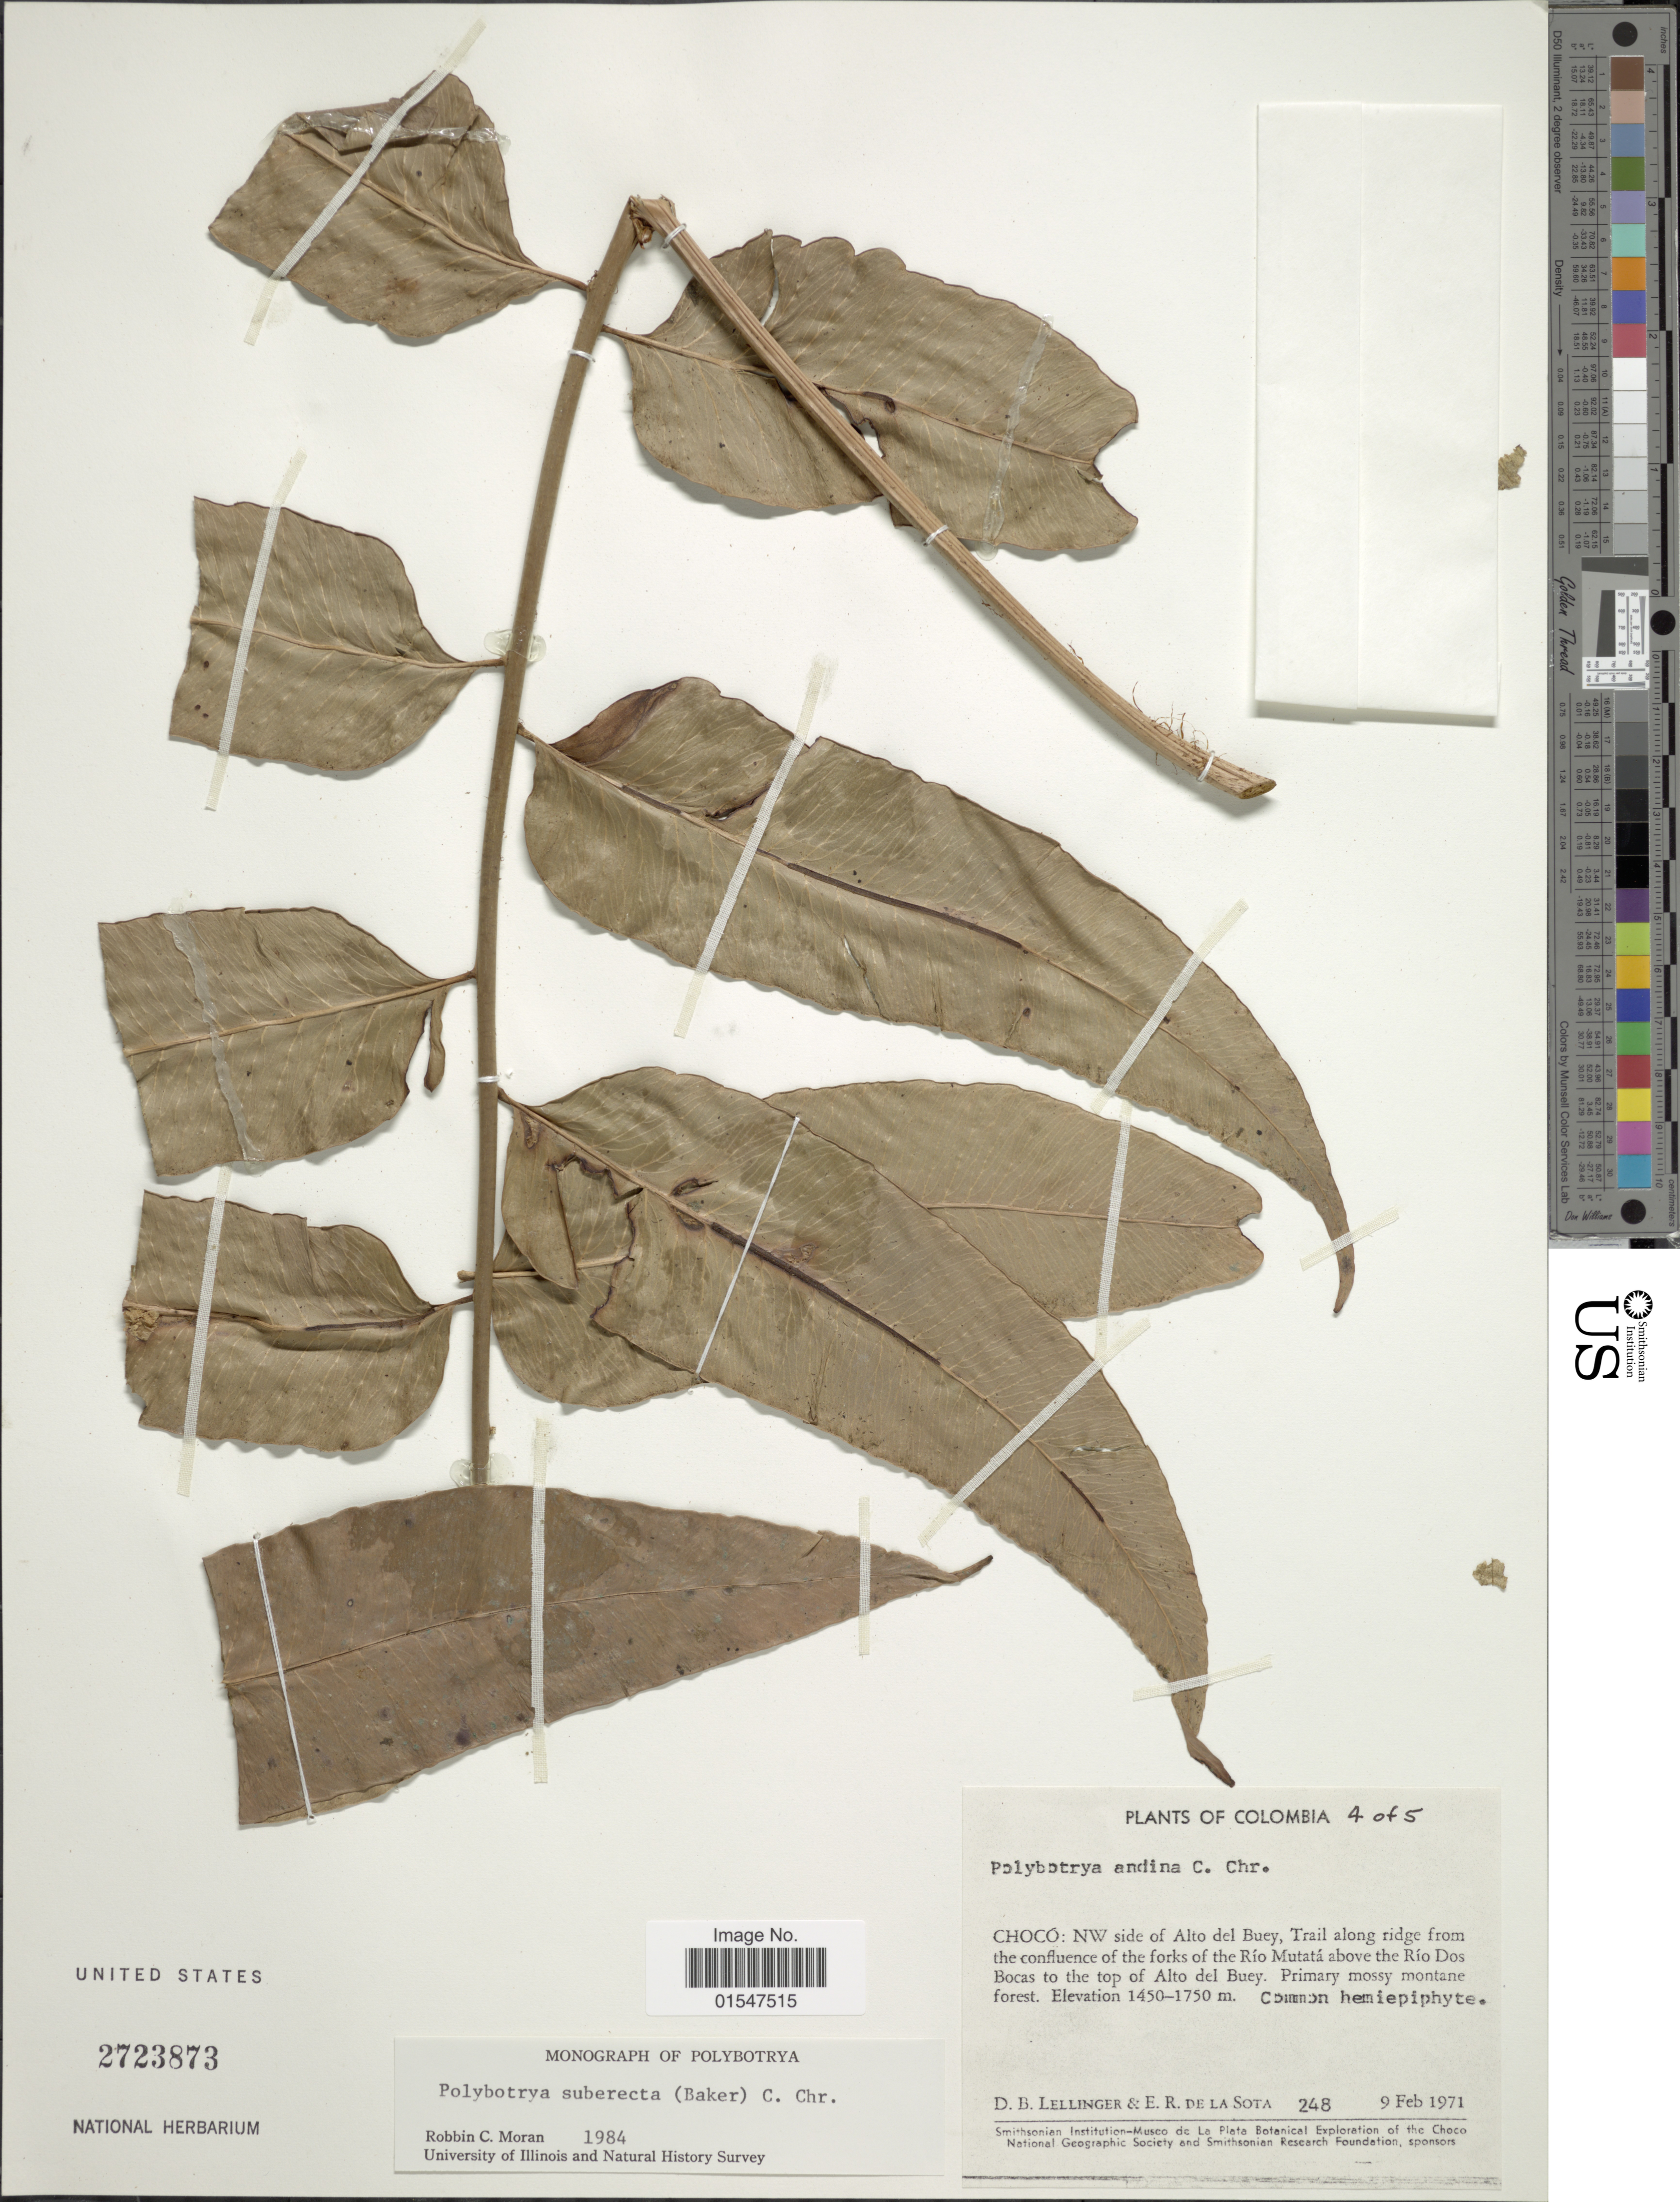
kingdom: Plantae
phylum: Tracheophyta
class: Polypodiopsida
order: Polypodiales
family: Dryopteridaceae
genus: Polybotrya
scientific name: Polybotrya suberecta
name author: (Baker) C. Chr.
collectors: D. B. Lellinger & E. R. de la Sota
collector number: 248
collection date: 1971-02-09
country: Colombia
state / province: Chocó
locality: Colombia, NW side of Alto del Buey, Trail along ridge from the confluence of the forks of the Río Mutatá above the Río Dos Bocas to the top of Alto del Buey.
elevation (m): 1450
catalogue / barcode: US 2723873